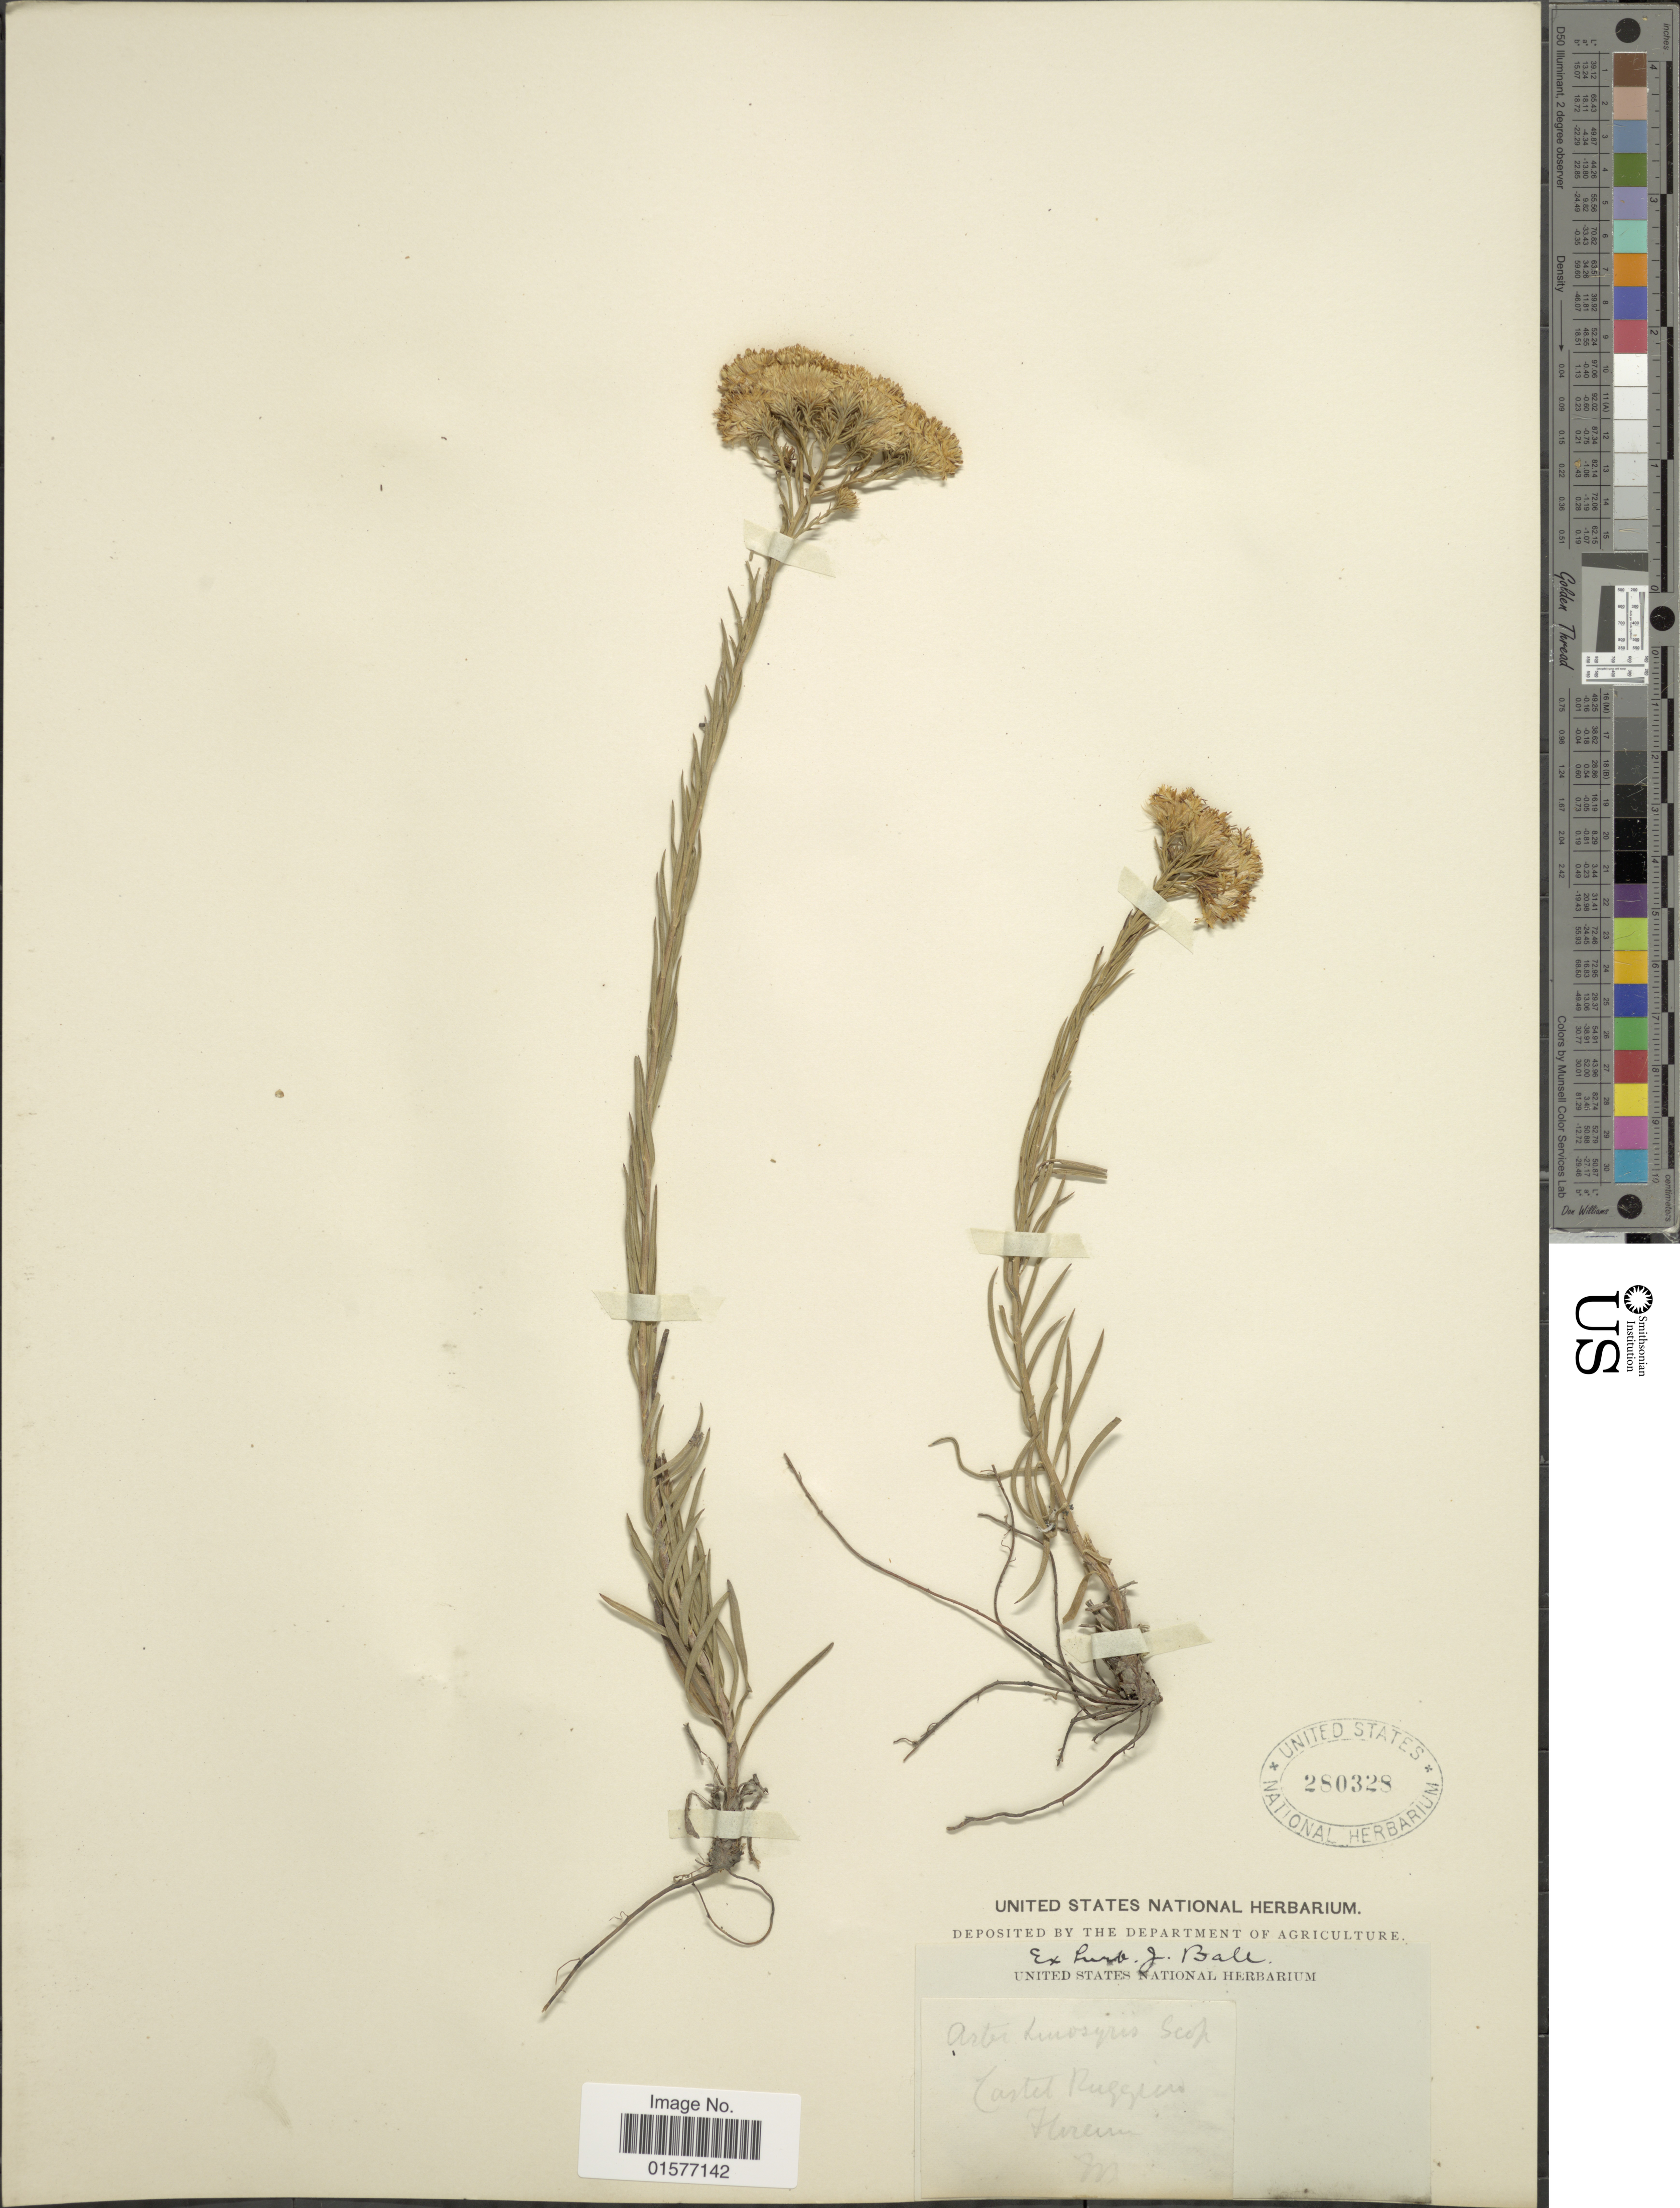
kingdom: Plantae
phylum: Tracheophyta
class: Magnoliopsida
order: Asterales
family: Asteraceae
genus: Linosyris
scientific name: Linosyris vulgaris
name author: Cass. ex Less.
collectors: ex herb. John Ball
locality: Castel Ruggerie herem [interpreted]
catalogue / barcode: US 280328